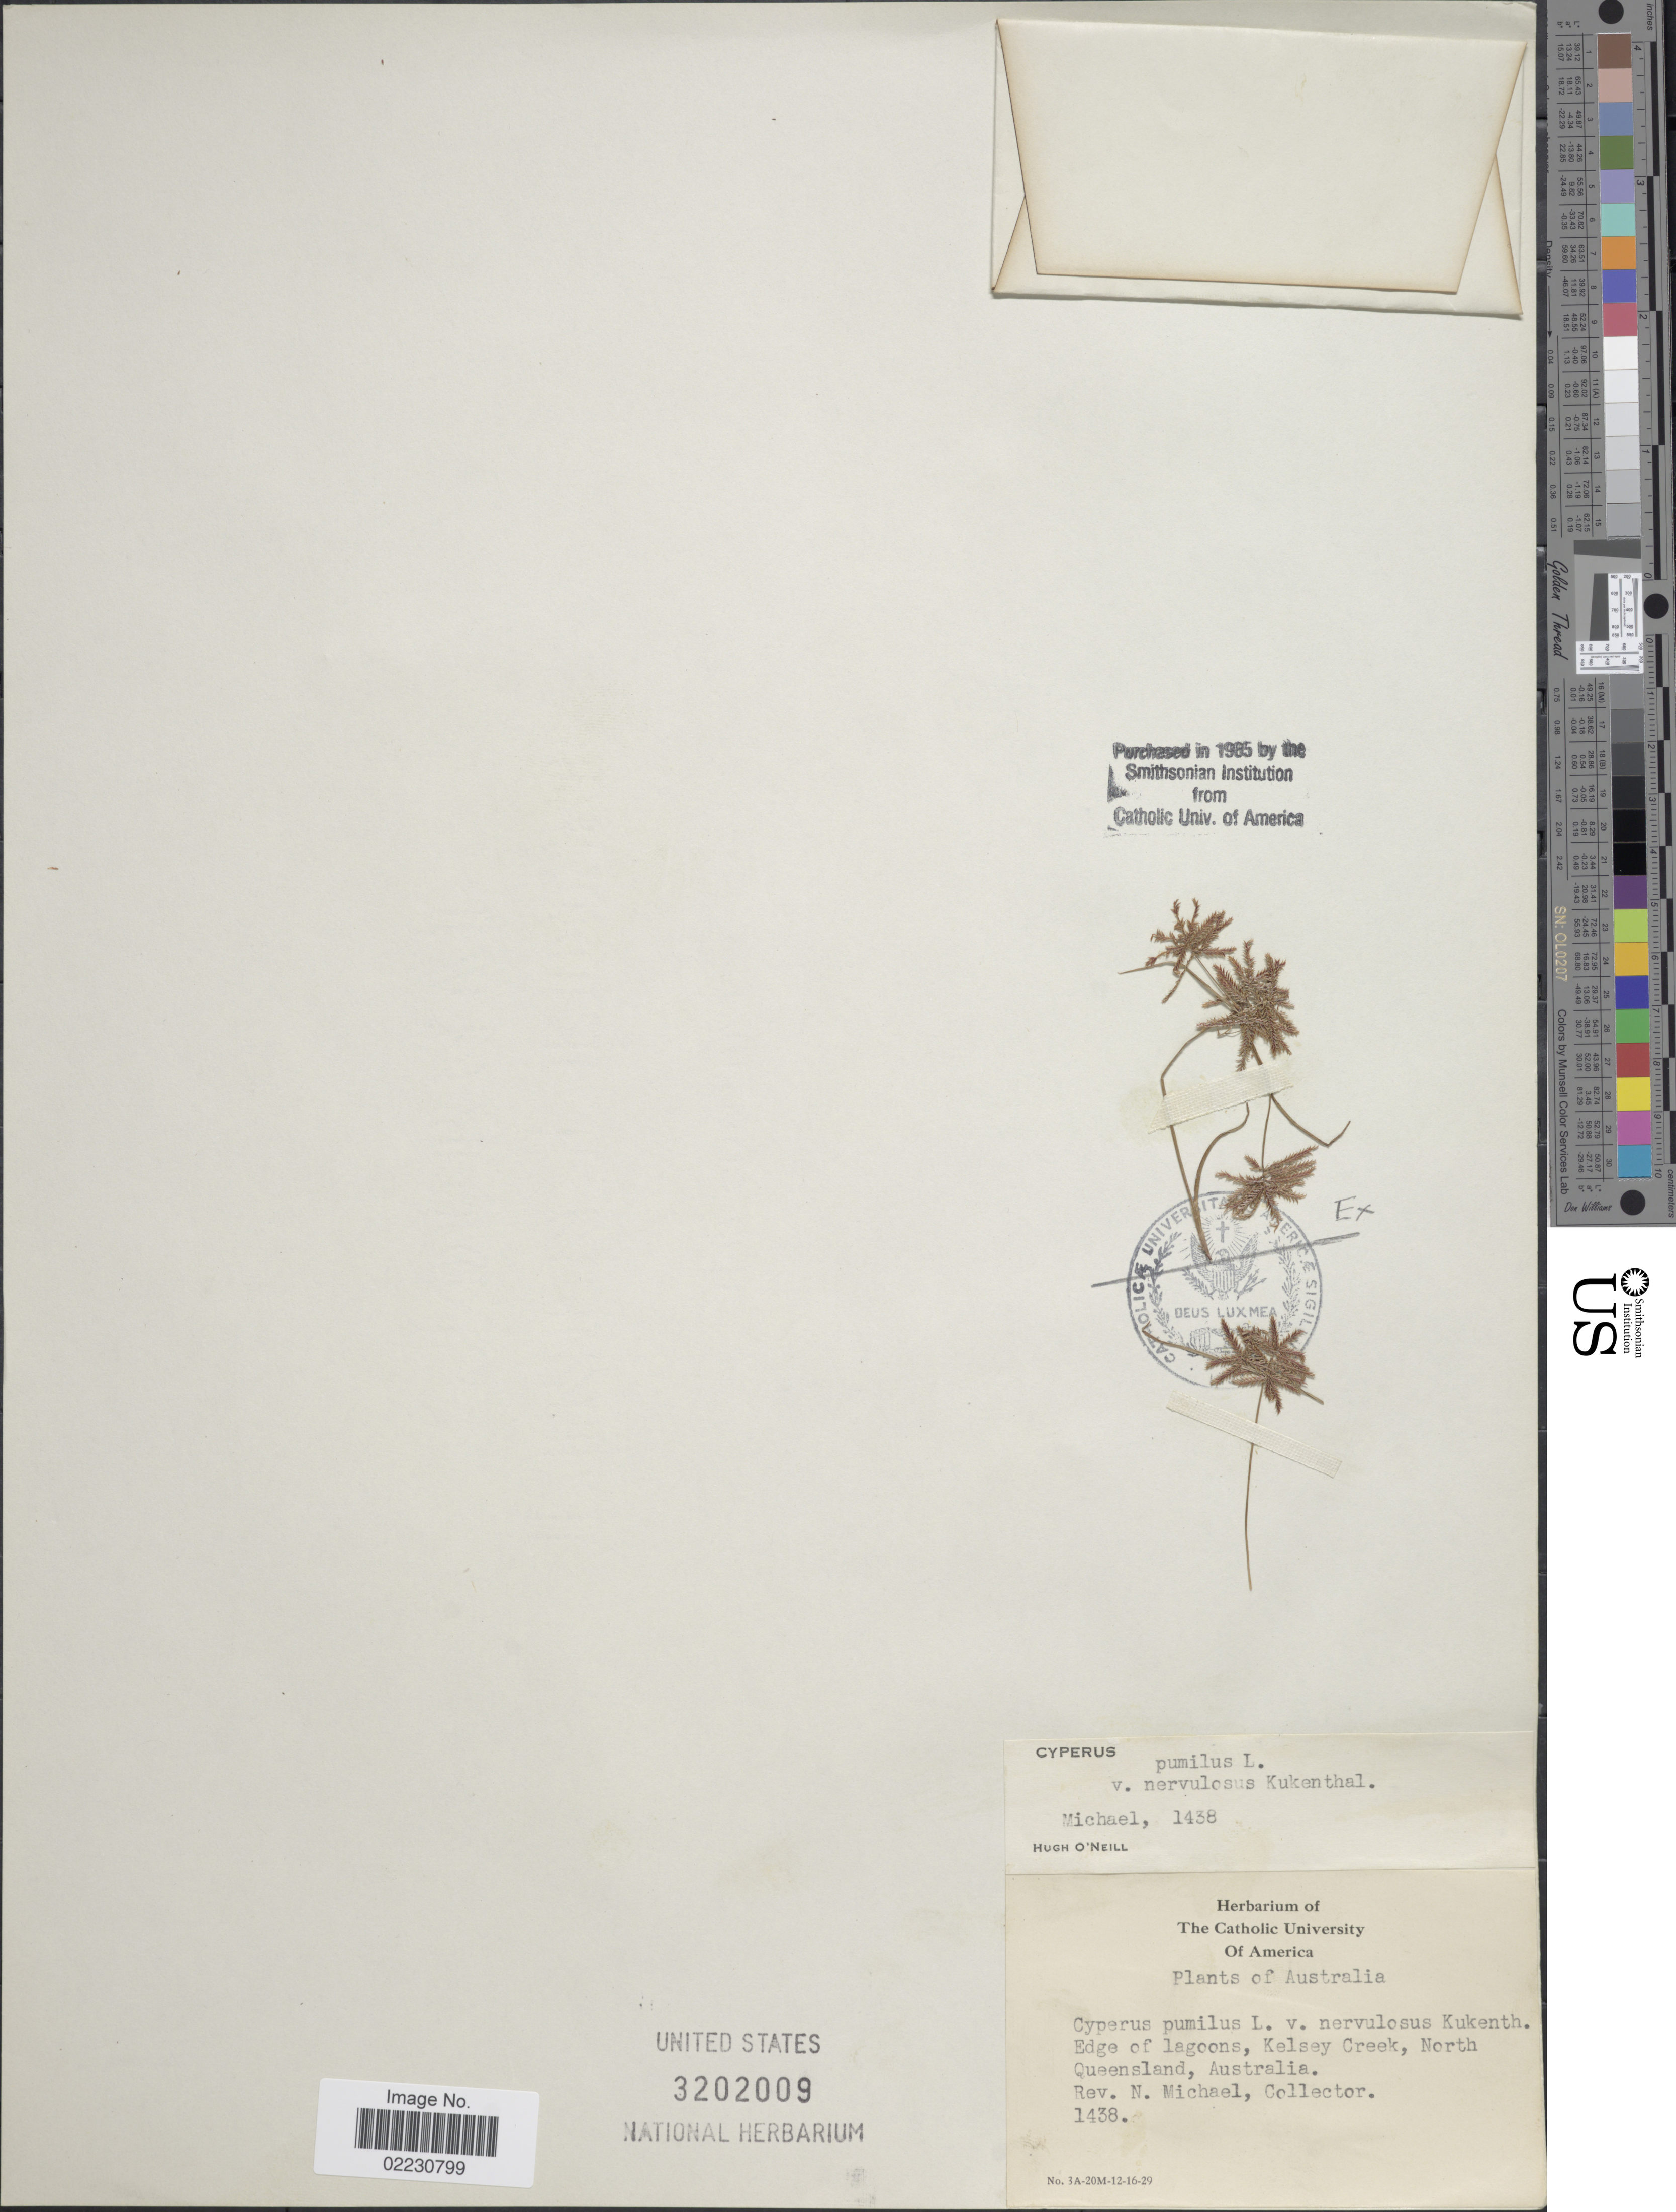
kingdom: Plantae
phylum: Tracheophyta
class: Liliopsida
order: Poales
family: Cyperaceae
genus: Cyperus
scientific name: Cyperus nervulosus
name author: (Kük.) S.T. Blake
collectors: N. Michael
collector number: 1438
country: Australia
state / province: Queensland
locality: Edge of lagoons, Kelsey Creek, North Queensland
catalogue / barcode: US 3202009